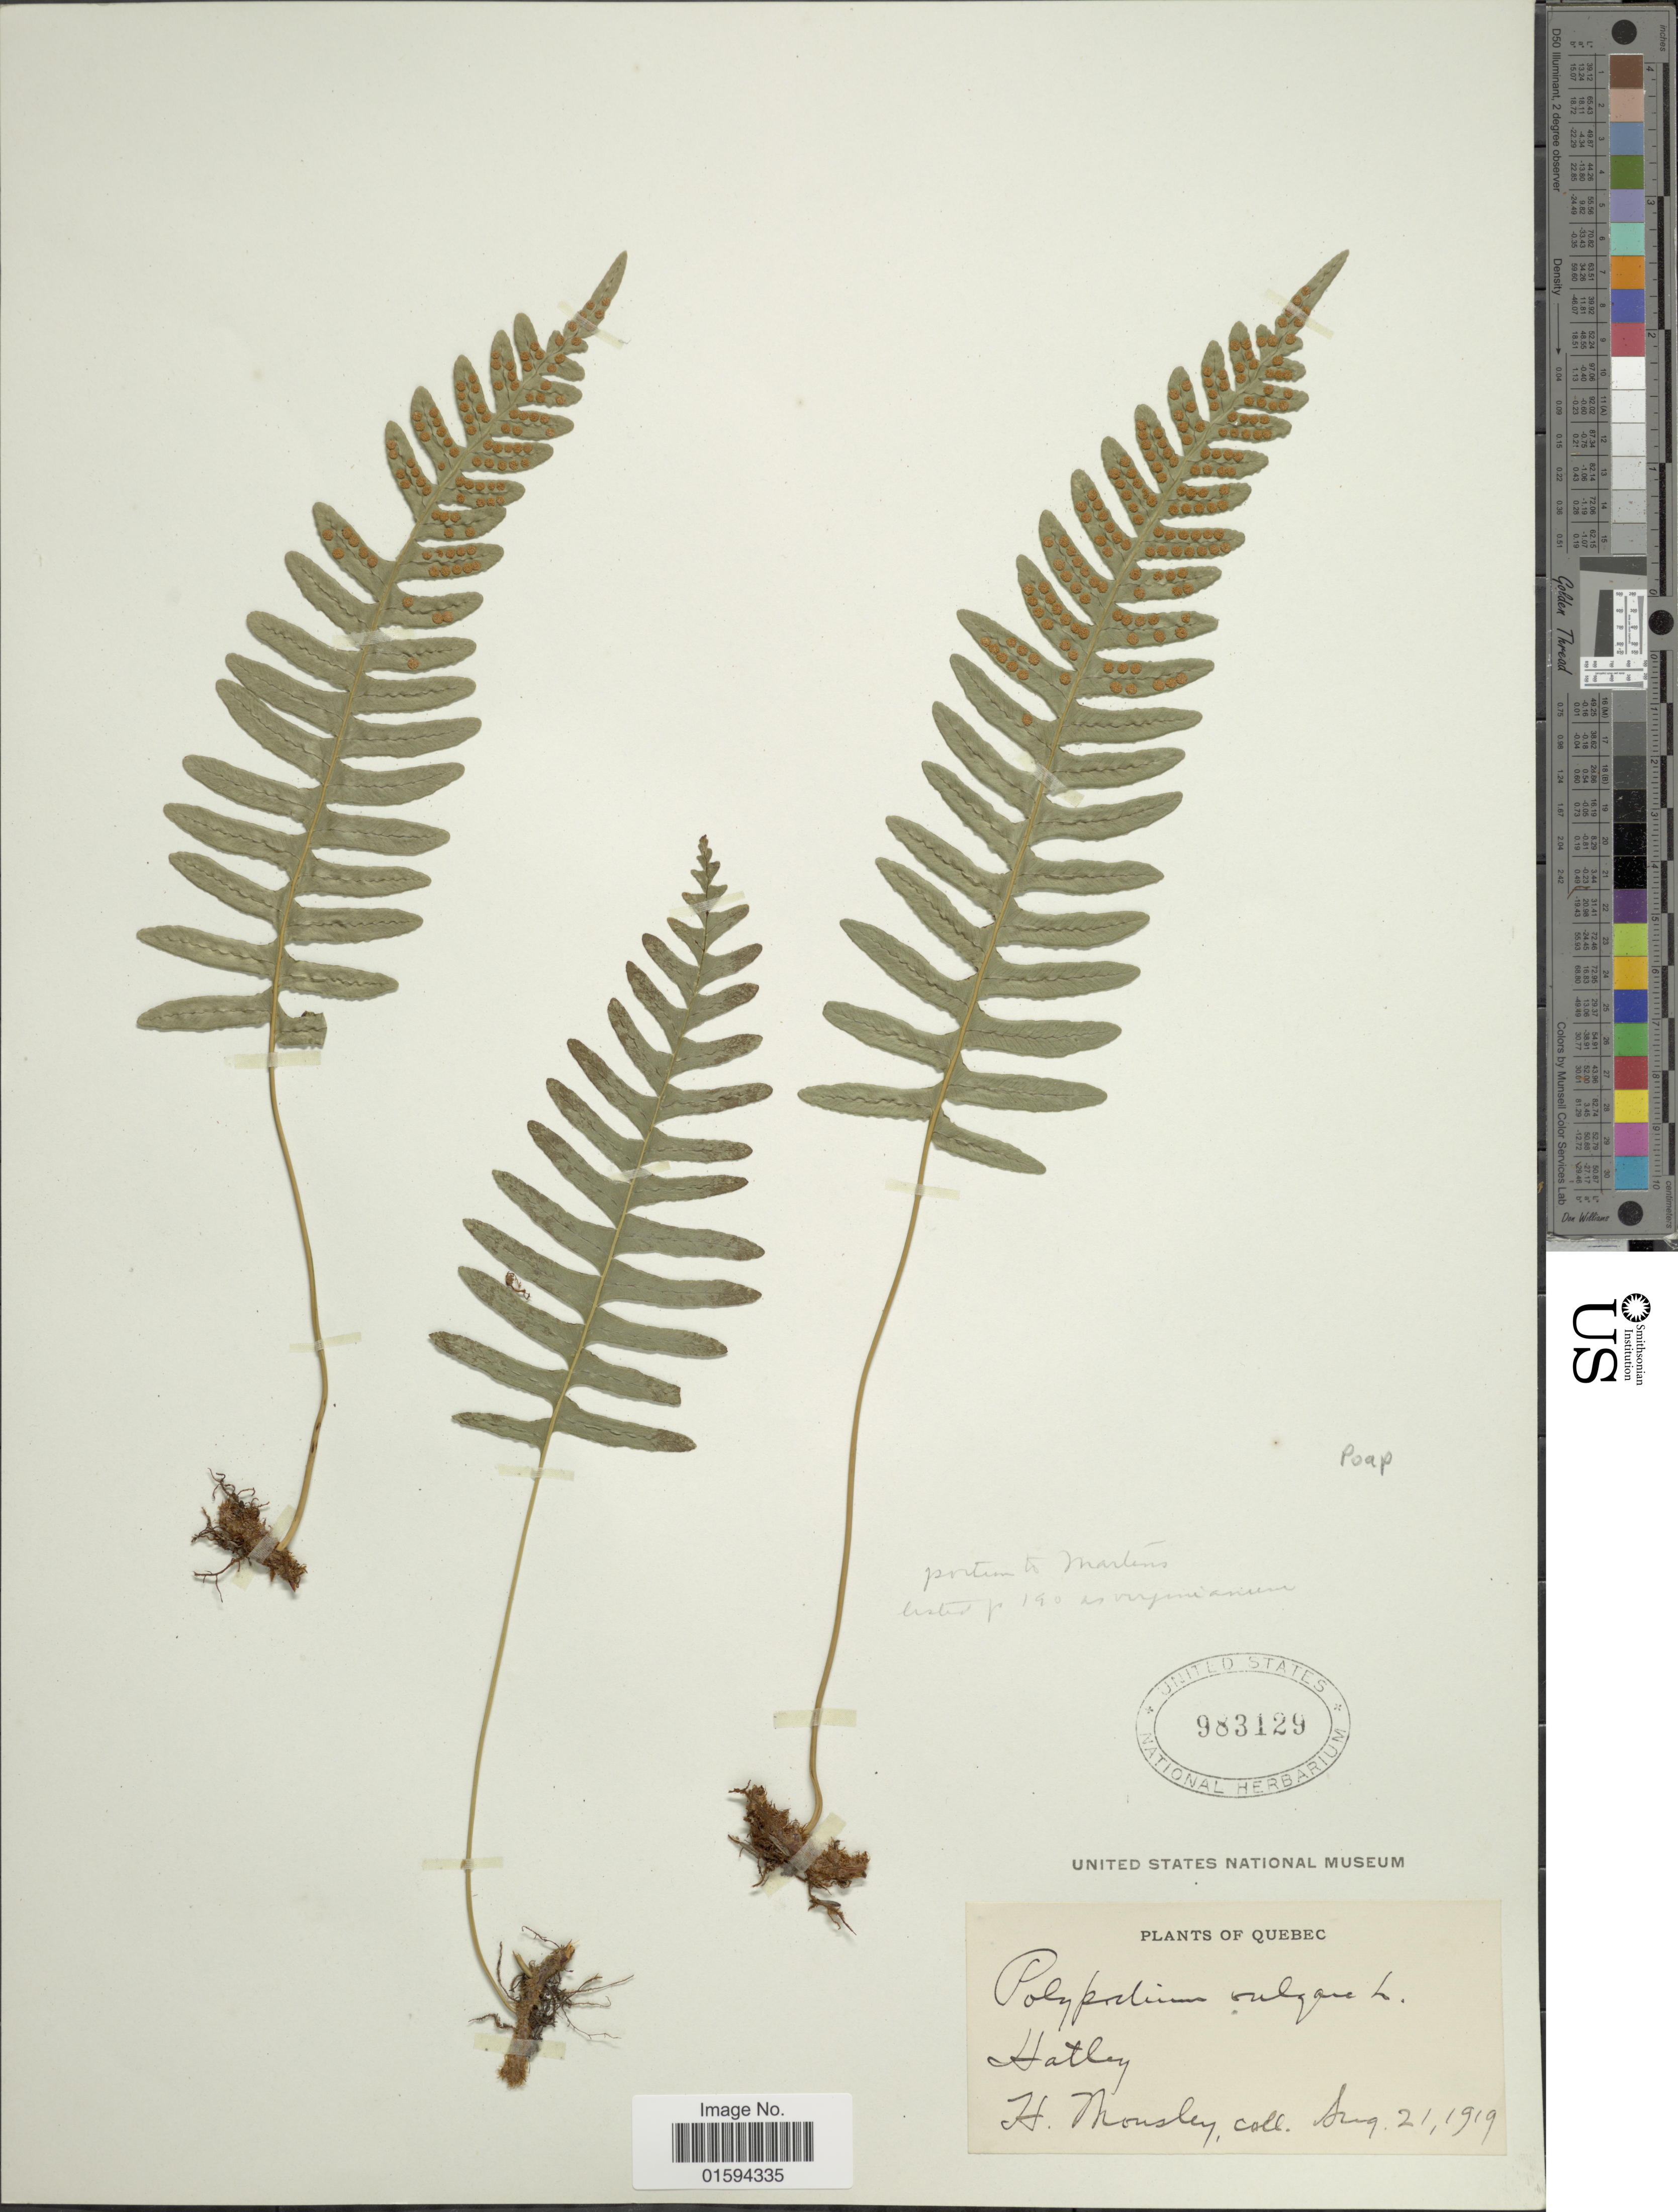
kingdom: Plantae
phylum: Tracheophyta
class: Polypodiopsida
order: Polypodiales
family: Polypodiaceae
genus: Polypodium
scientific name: Polypodium appalachianum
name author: Haufler & Windham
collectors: H. Mousley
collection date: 1919-08-21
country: Canada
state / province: Quebec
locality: Hatley.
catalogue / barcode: US 983129